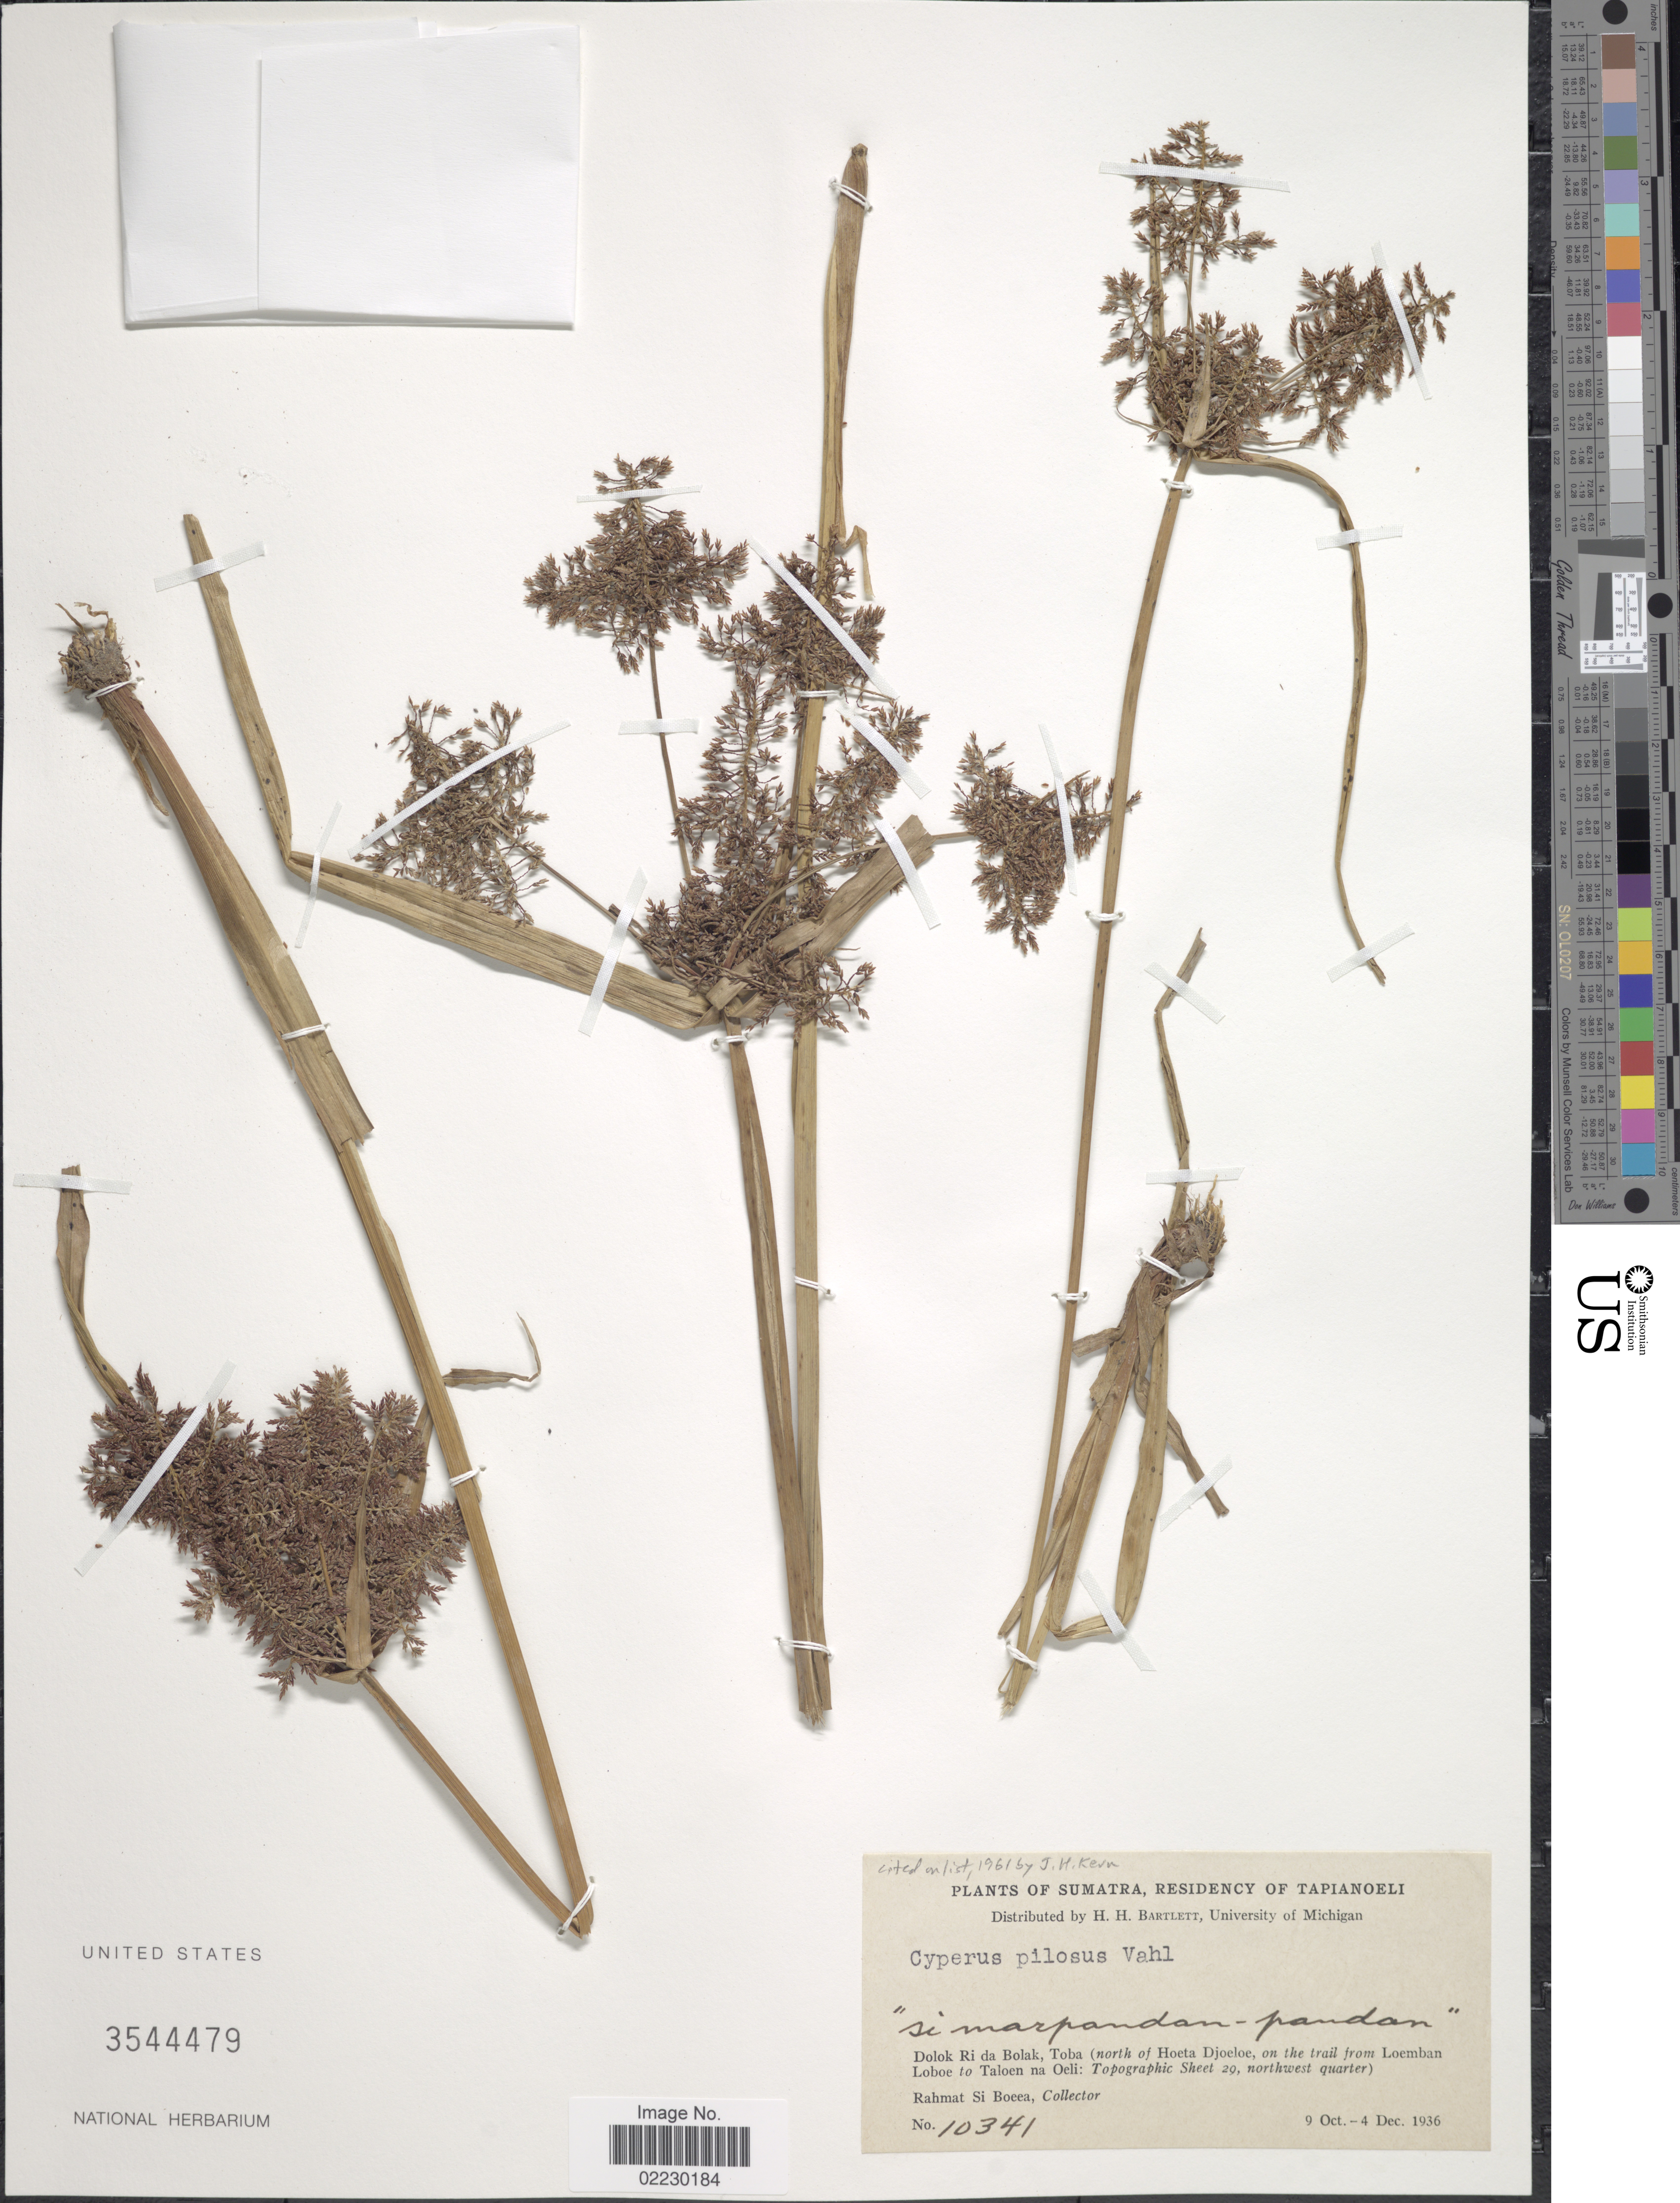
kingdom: Plantae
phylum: Tracheophyta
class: Liliopsida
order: Poales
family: Cyperaceae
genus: Cyperus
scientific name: Cyperus pilosus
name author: Vahl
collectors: Rahmat Si Boeea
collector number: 10341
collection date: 1936-10-09/1936-12-04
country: Indonesia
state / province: Sumatra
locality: Residency of Tapianoeli, Dolok Ri da Bolak, Toba (north of Hoeta Djoeloe, on the trail from Loemban Loboe to Taloen na Oeli: Topographic Sheet 29, northwest quarter)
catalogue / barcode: US 3544479